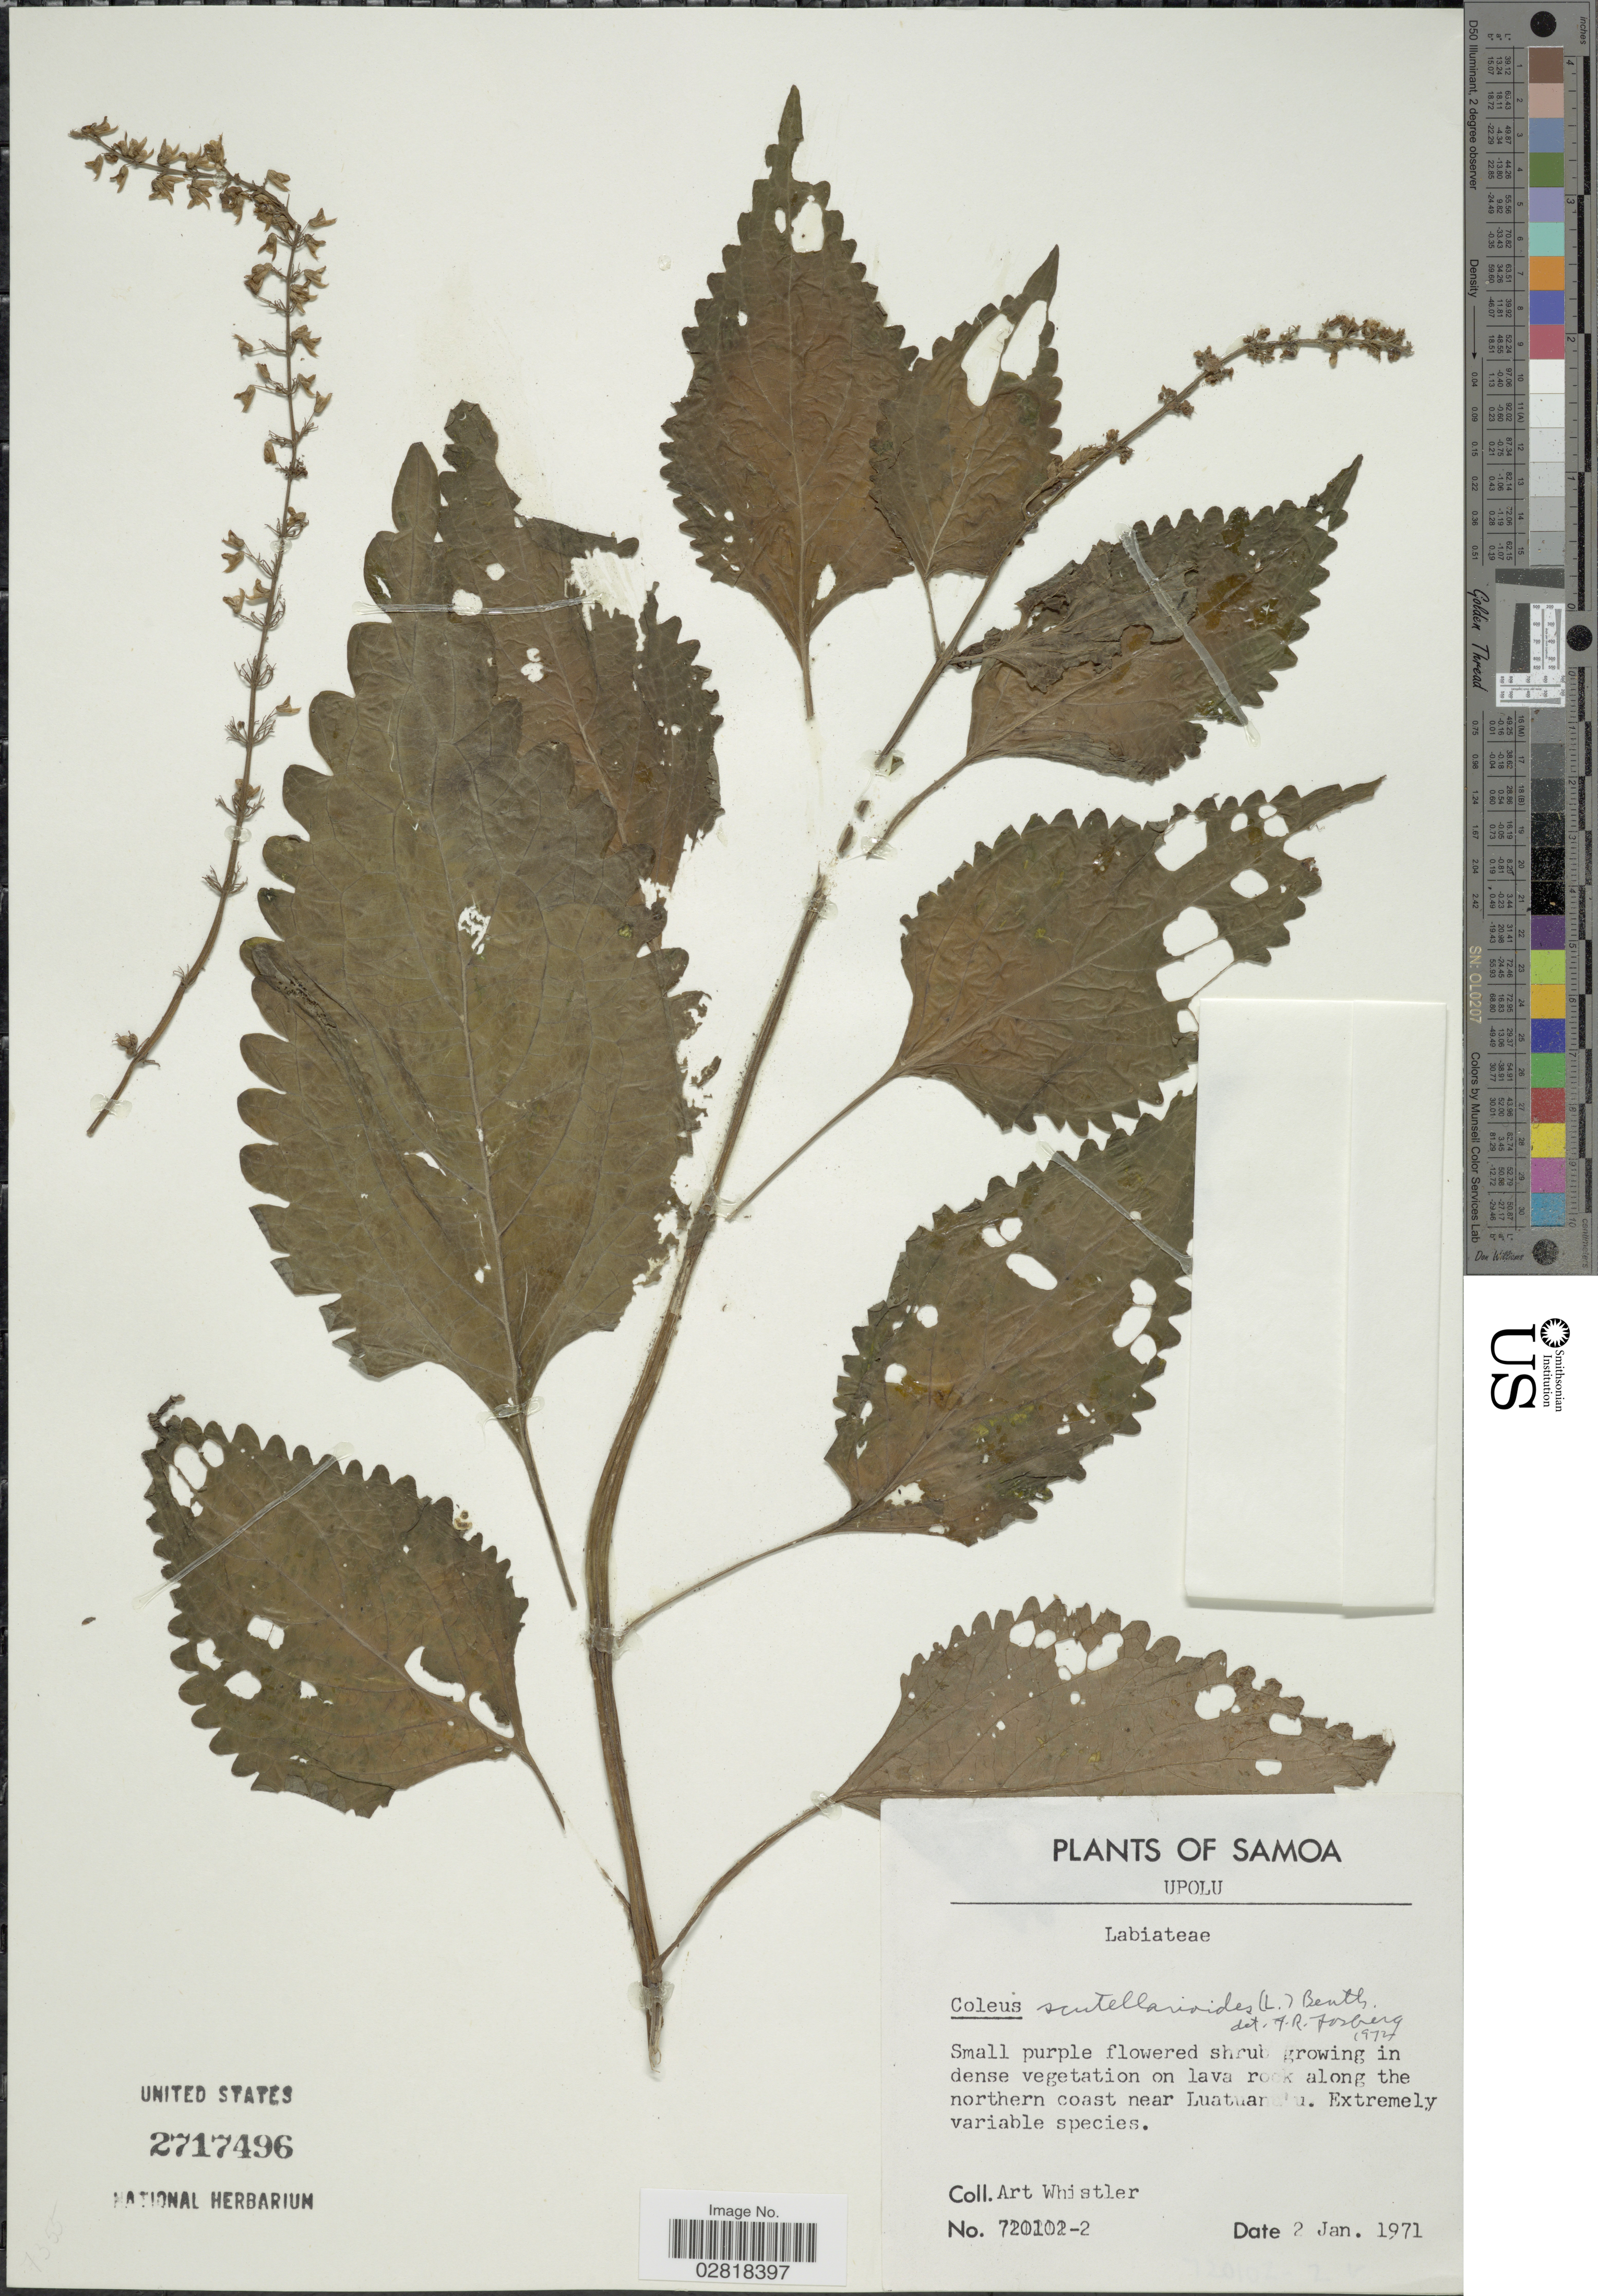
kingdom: Plantae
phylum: Tracheophyta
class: Magnoliopsida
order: Lamiales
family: Lamiaceae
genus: Coleus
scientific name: Coleus scutellarioides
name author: (L.) Benth.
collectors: A. Whistler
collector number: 720102-2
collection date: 1971-01-02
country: Samoa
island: Upolu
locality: Upolu. On lava rock along the northern coast near Luatwan [illegible text].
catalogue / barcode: US 2717496